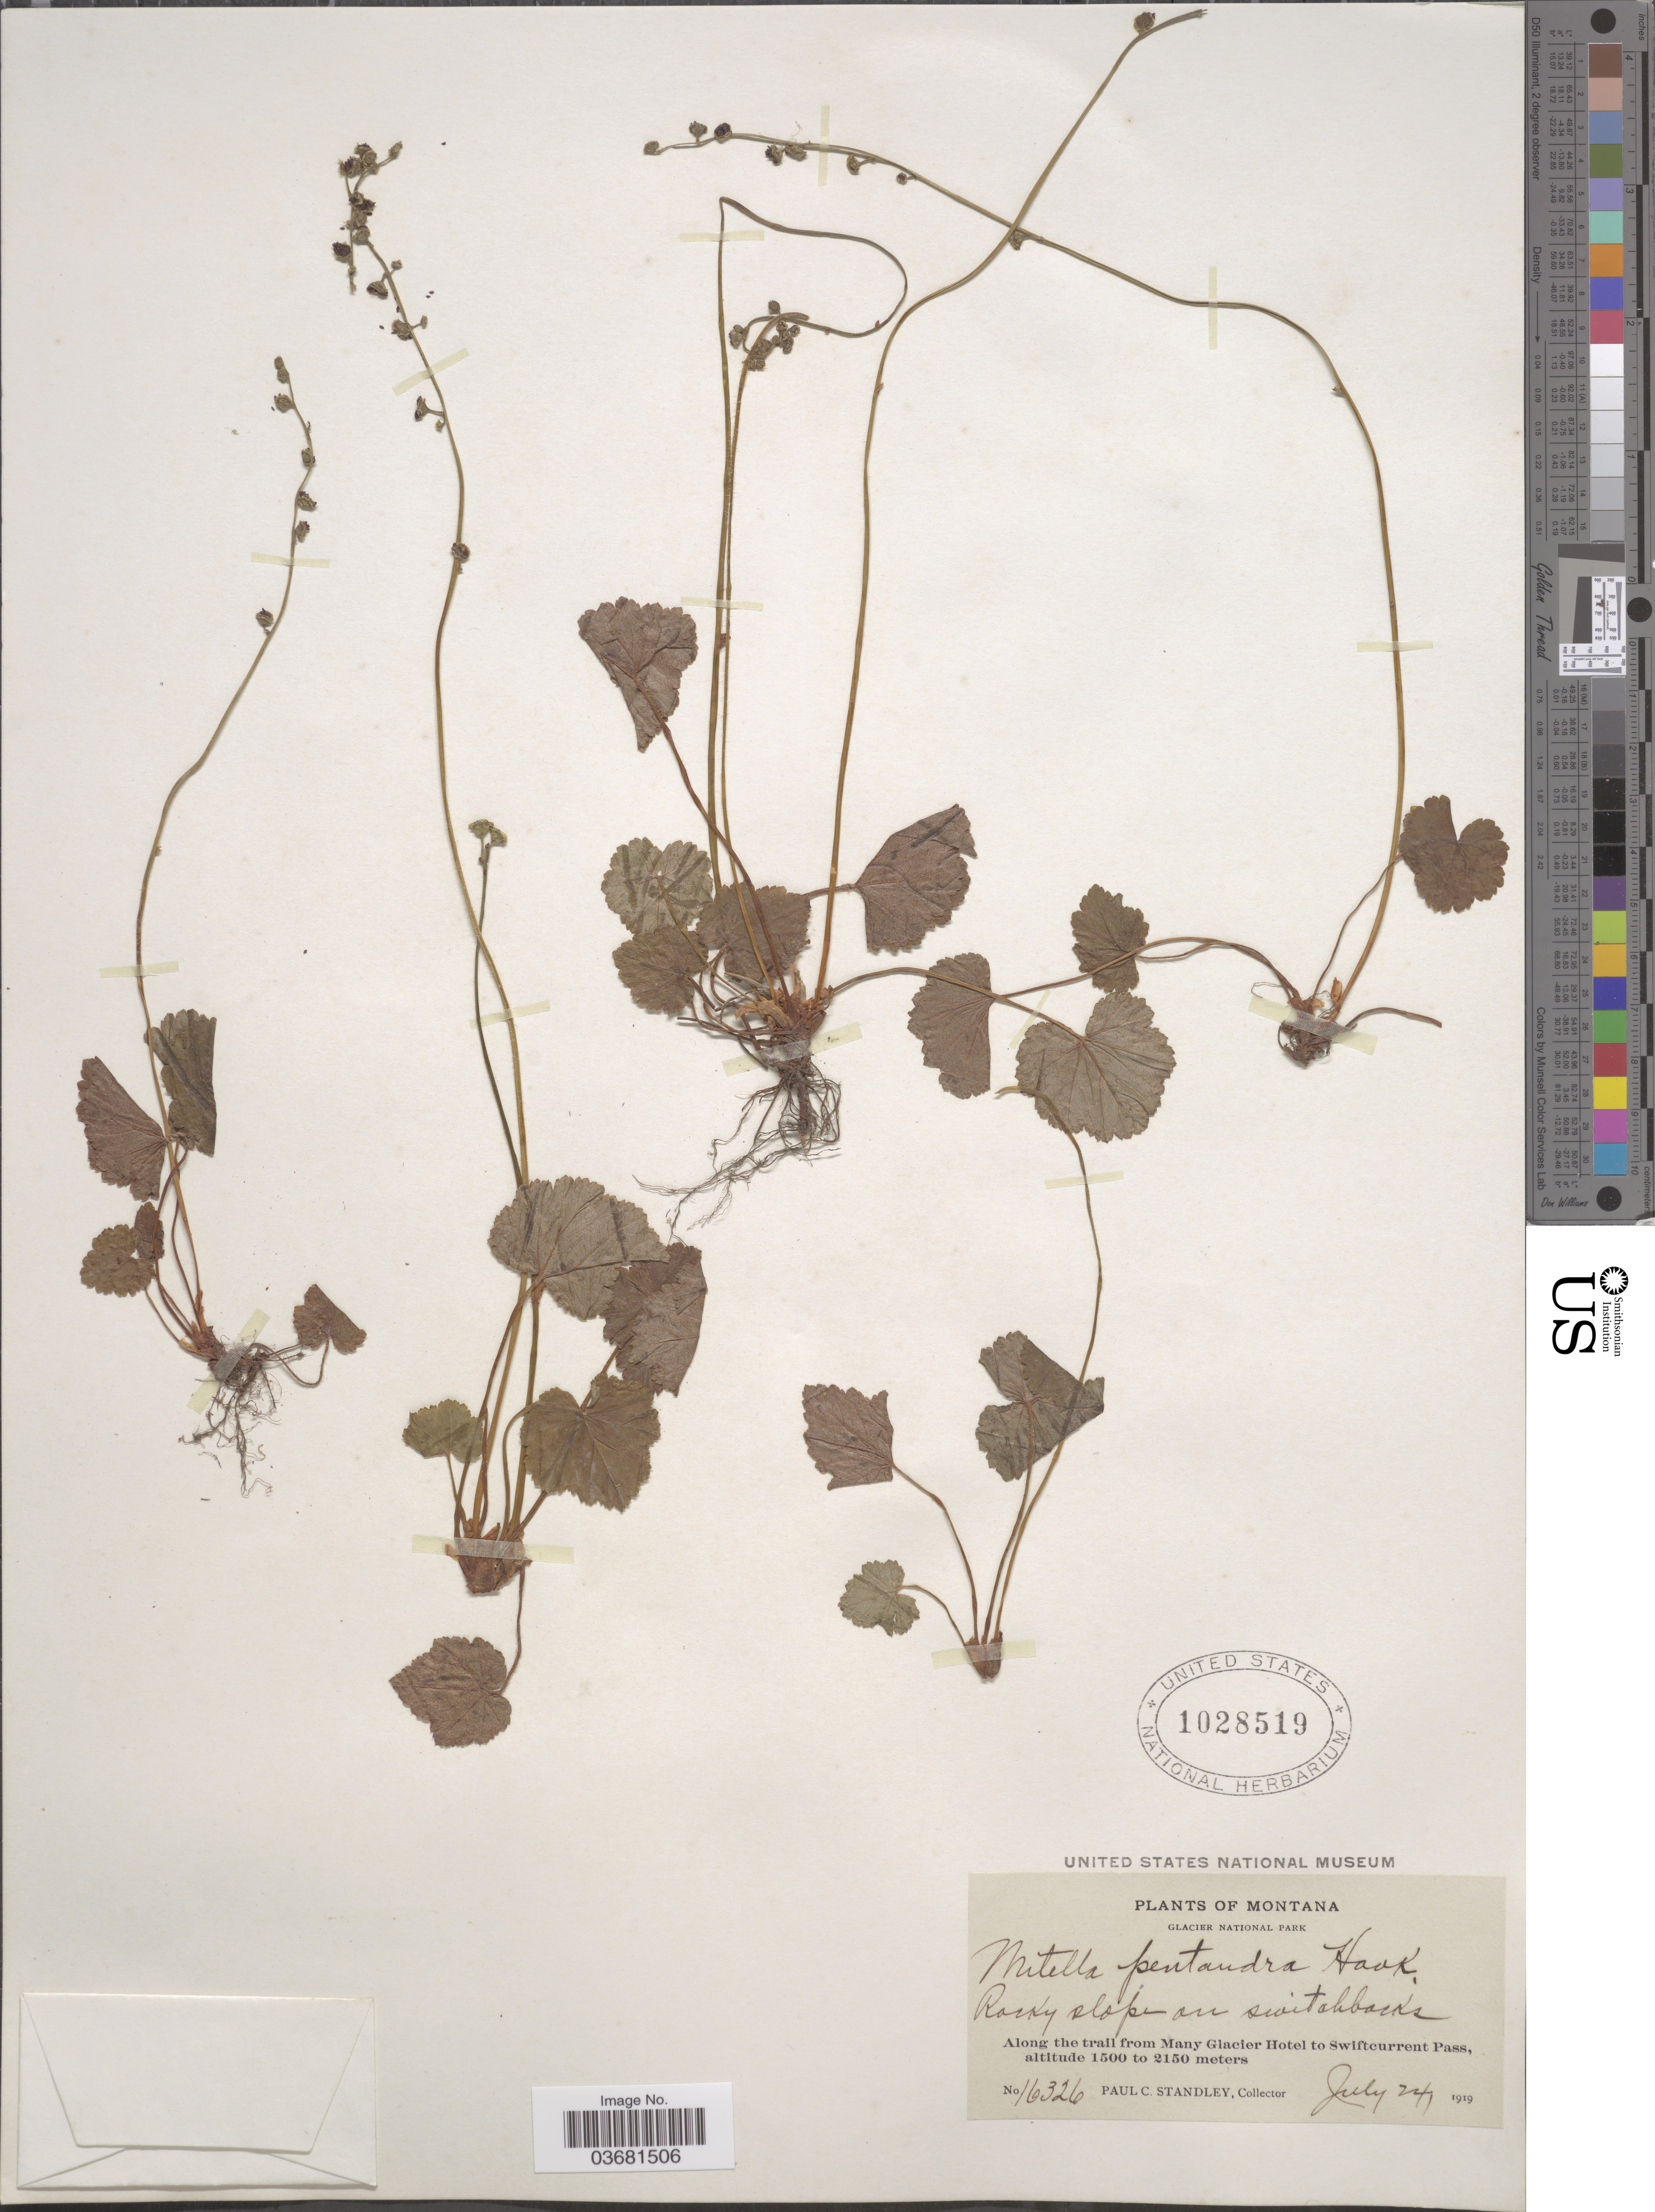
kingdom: Plantae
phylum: Tracheophyta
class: Magnoliopsida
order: Saxifragales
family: Saxifragaceae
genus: Mitella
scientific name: Mitella pentandra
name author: Hook.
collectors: P. C. Standley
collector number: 16326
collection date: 1929-07-24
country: United States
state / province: Montana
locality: Glacier National Park. Along the trail from Many Glacier Hotel to Swiftcurrent Pass.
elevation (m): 1500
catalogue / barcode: US 1028519